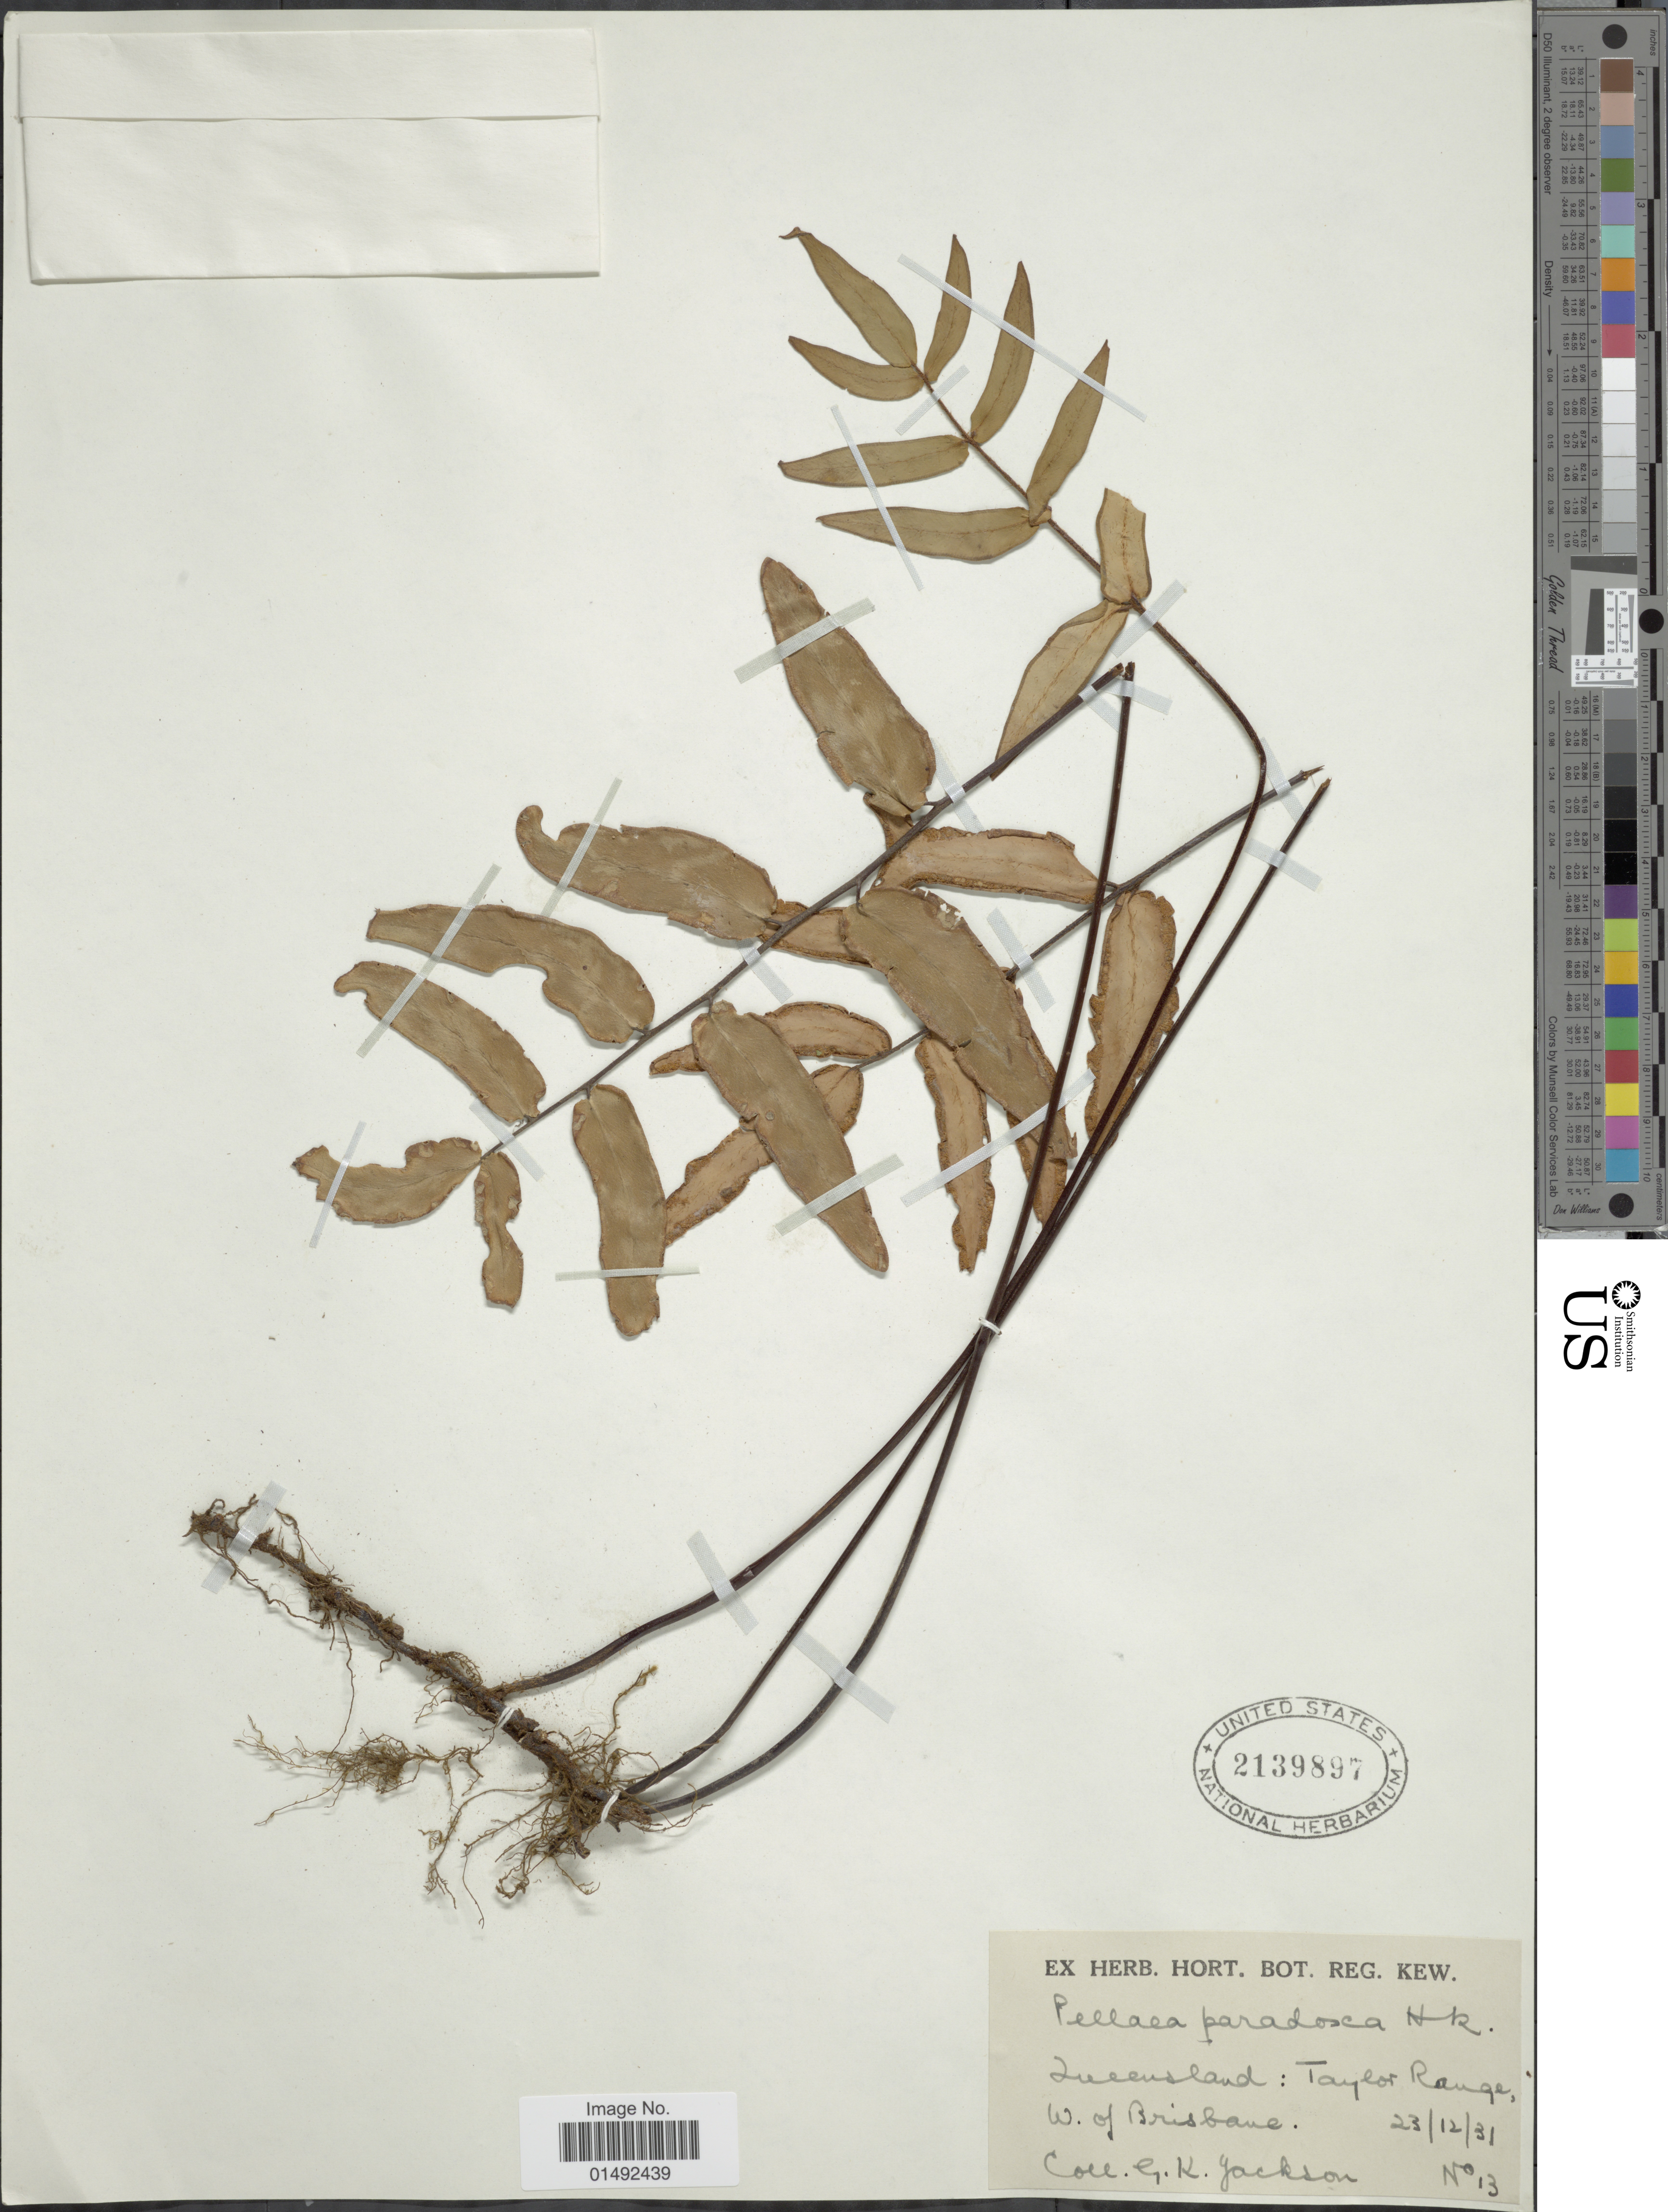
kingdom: Plantae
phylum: Tracheophyta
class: Polypodiopsida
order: Polypodiales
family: Pteridaceae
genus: Pellaea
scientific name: Pellaea paradoxa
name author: (R. Br.) Hook.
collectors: G. Jackson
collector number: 13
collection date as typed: Transcribed d/m/y: 23/12/31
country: Australia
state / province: Queensland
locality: Taylor Range, W of Brisbane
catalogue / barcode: US 2139897